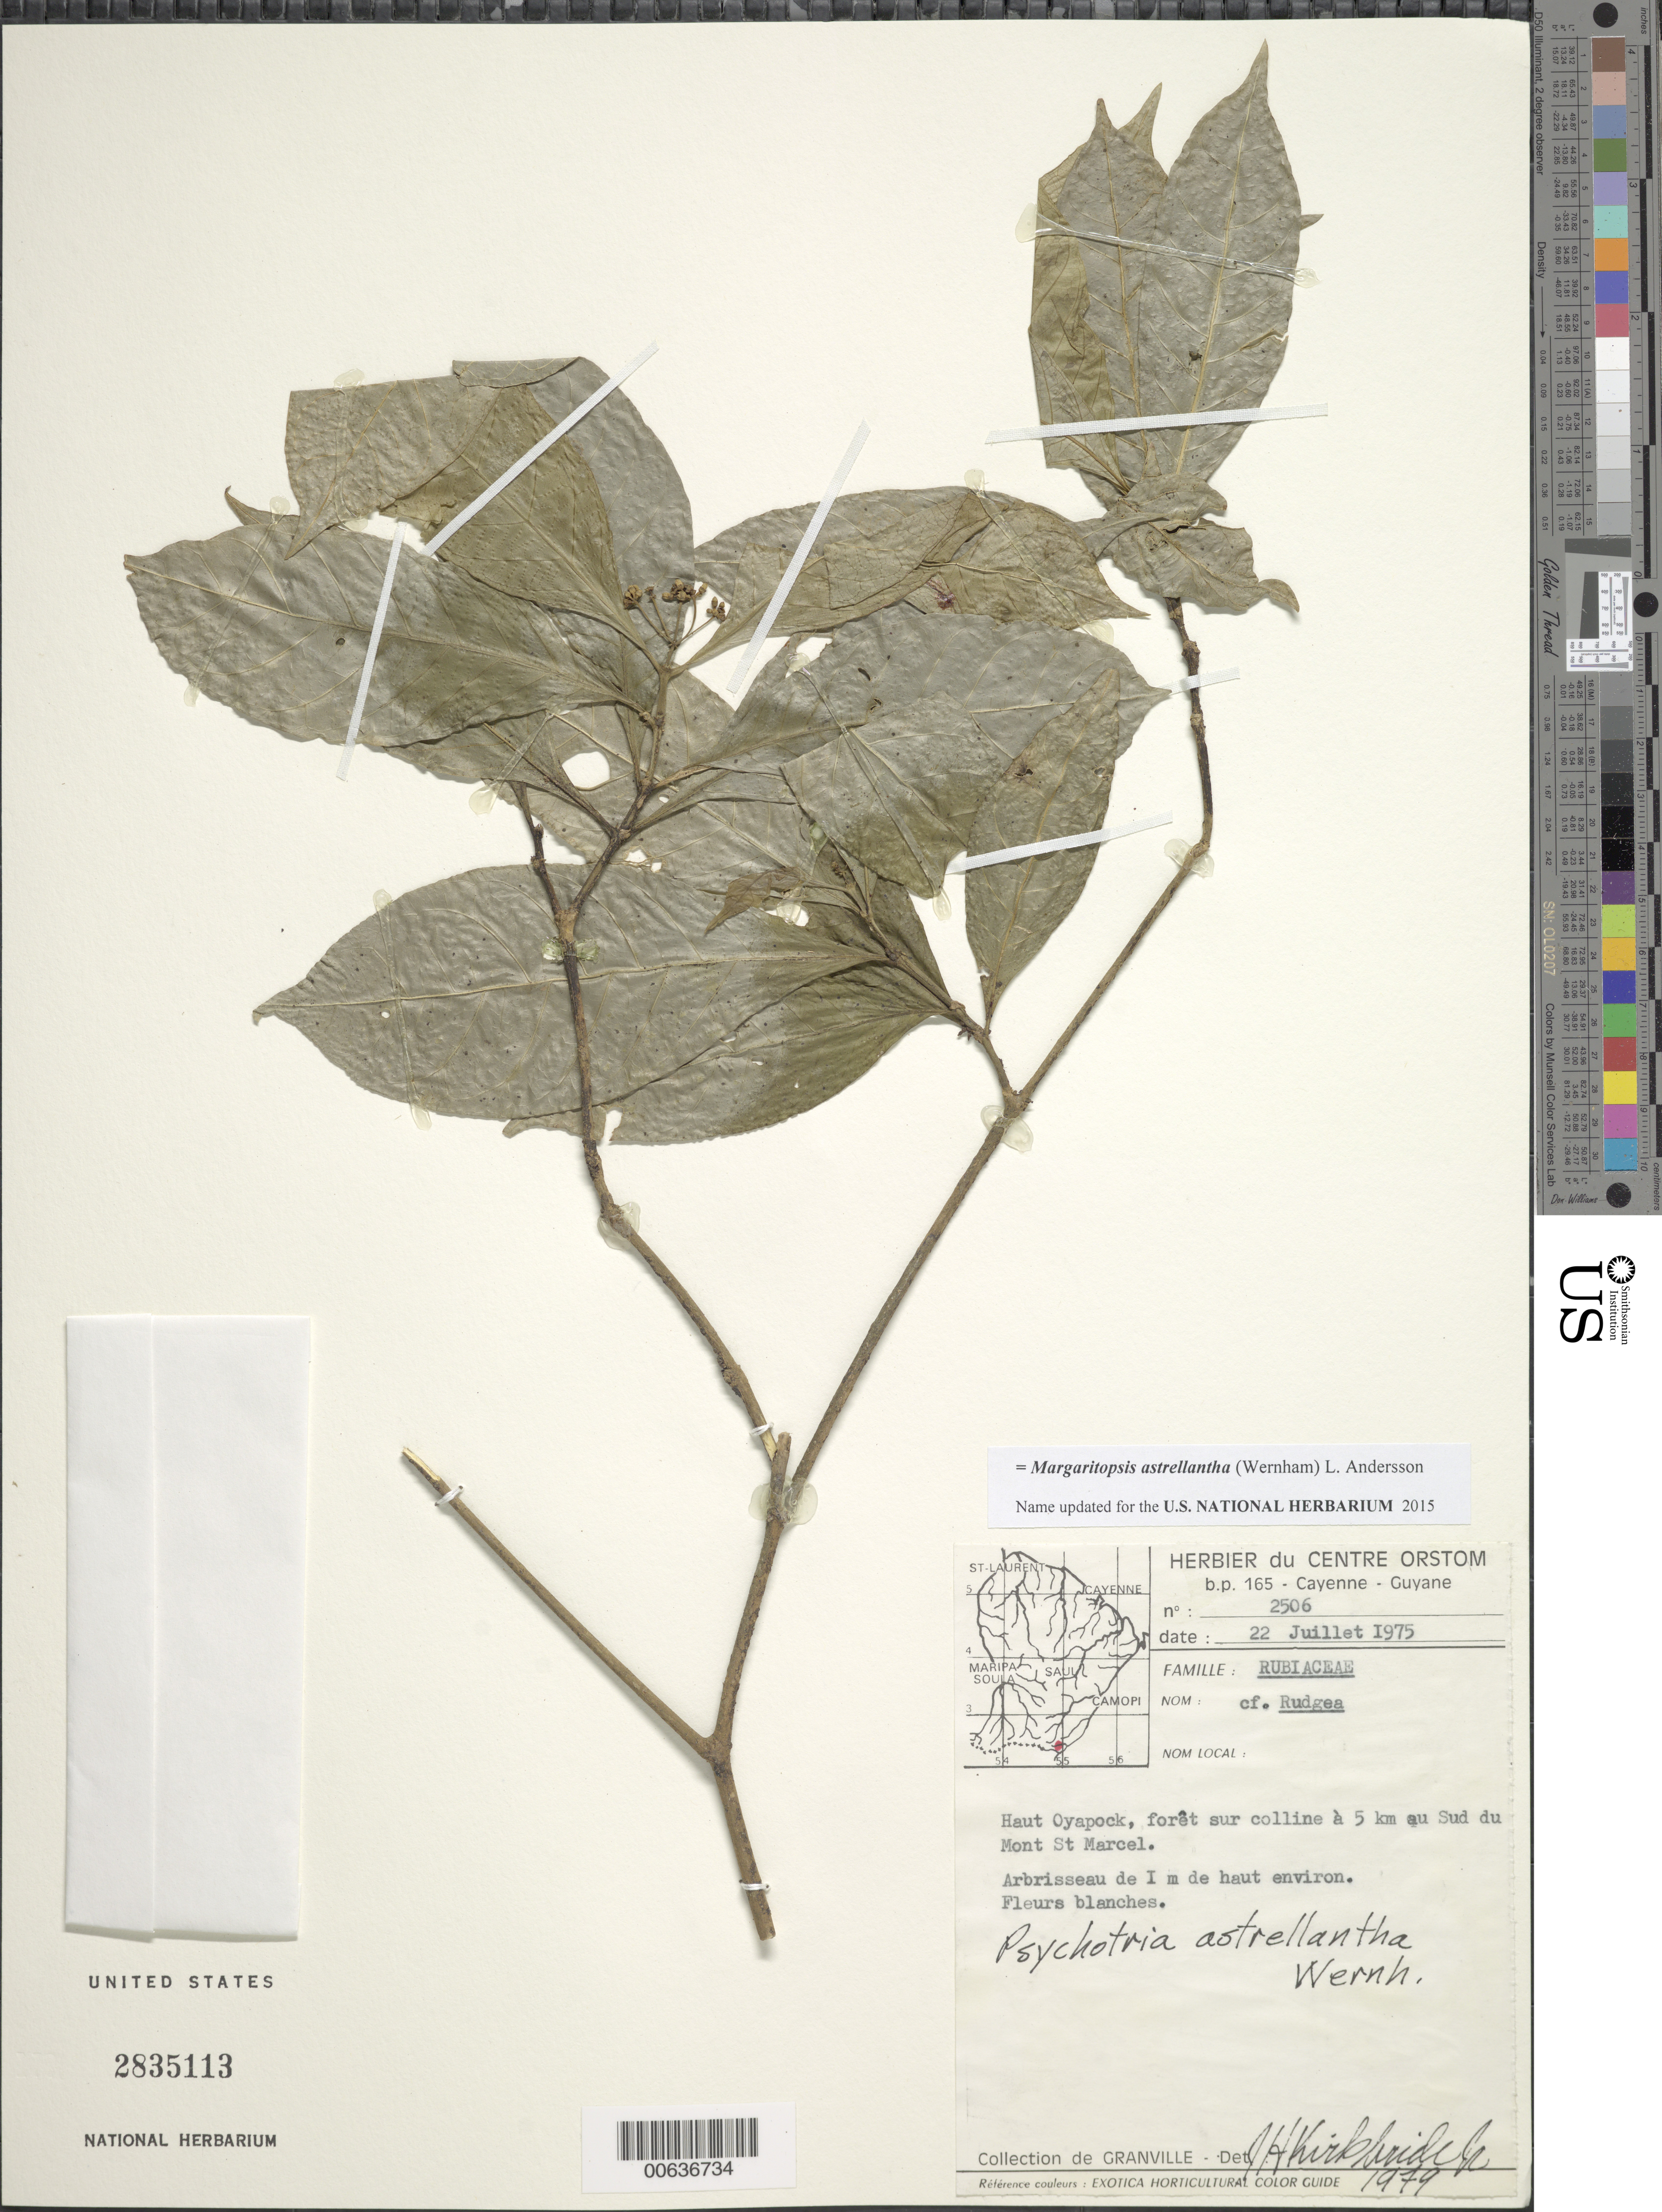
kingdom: Plantae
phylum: Tracheophyta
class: Magnoliopsida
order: Gentianales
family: Rubiaceae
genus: Psychotria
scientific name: Psychotria astrellantha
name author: Wernham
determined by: Kirkbride, J. H.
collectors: J.-J. de Granville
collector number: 2506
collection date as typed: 22-Jul-75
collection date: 1975-07-22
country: French Guiana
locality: Haut Oyapock, Mt. St. Marcel, 5 km S of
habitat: Foret sur colline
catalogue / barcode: US 2835113